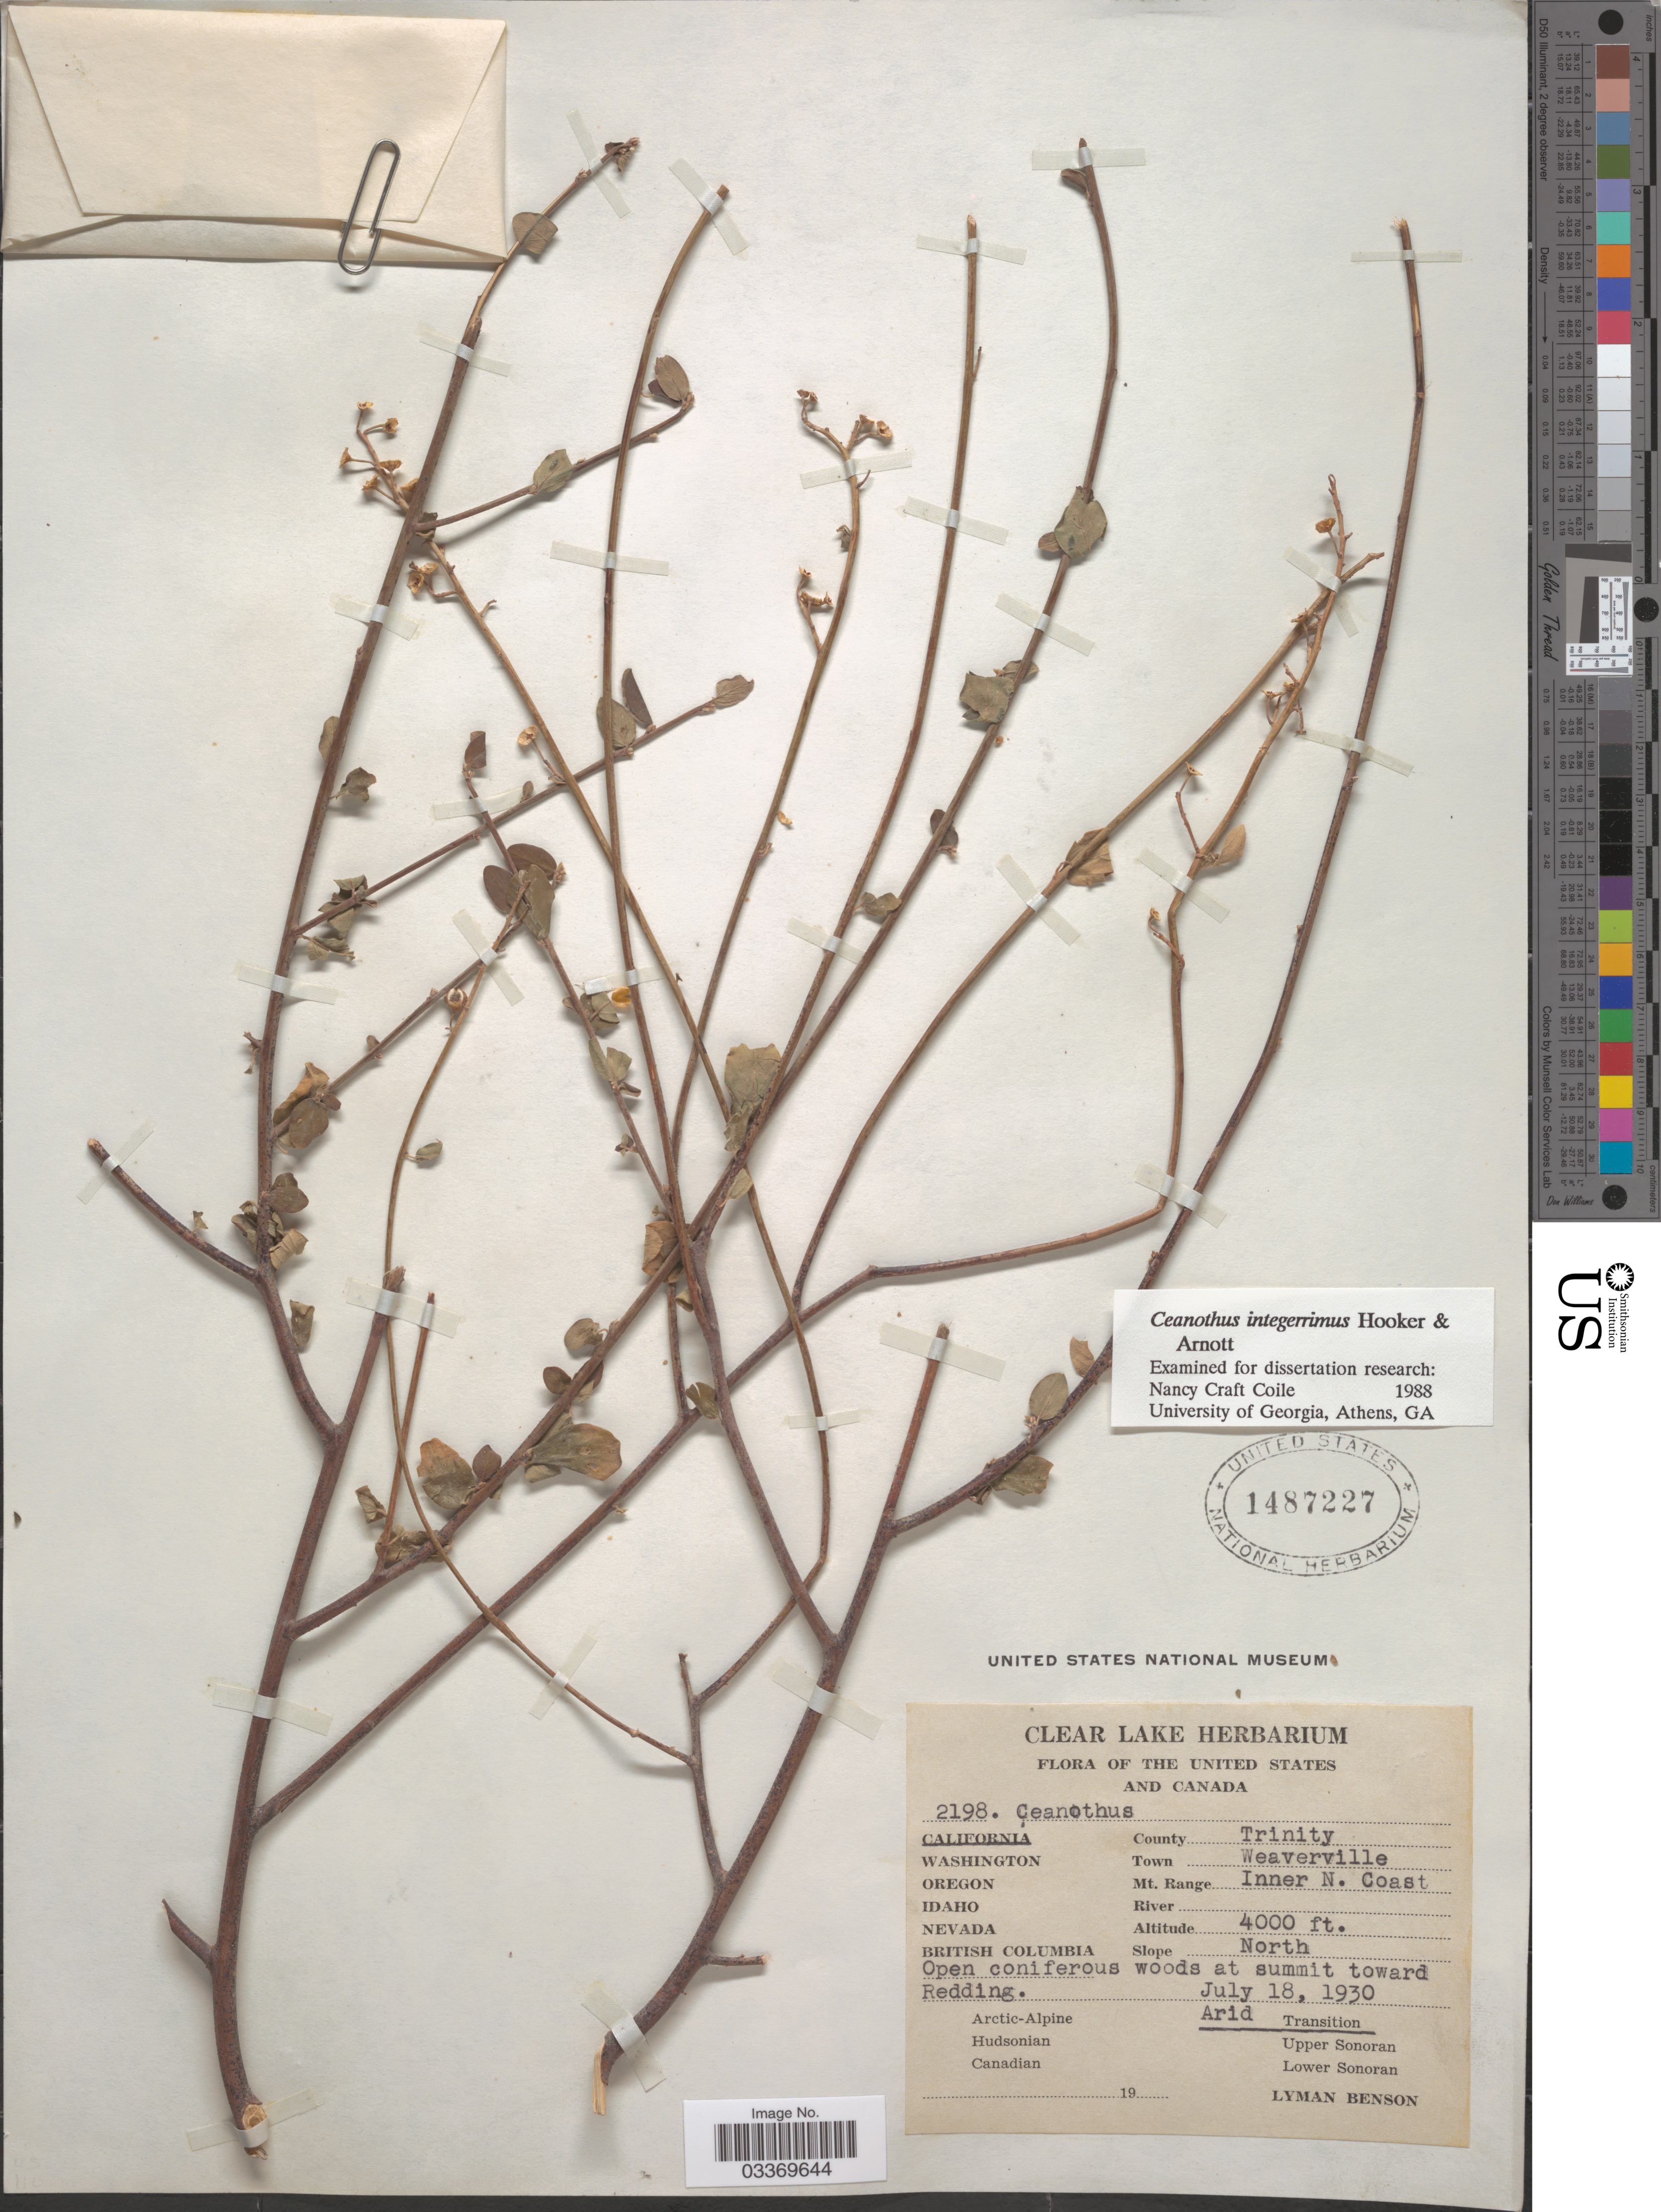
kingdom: Plantae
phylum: Tracheophyta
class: Magnoliopsida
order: Rosales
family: Rhamnaceae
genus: Ceanothus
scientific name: Ceanothus integerrimus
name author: Hook. & Arn.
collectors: L. D. Benson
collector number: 2198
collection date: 1930-07-18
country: United States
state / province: California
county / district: Trinity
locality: County Trinity. Town Weatherville. Mt. Range Inner N. Coast. Slope North. At summit toward Redding. Arid Transition.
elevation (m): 1219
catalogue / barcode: US 1487227